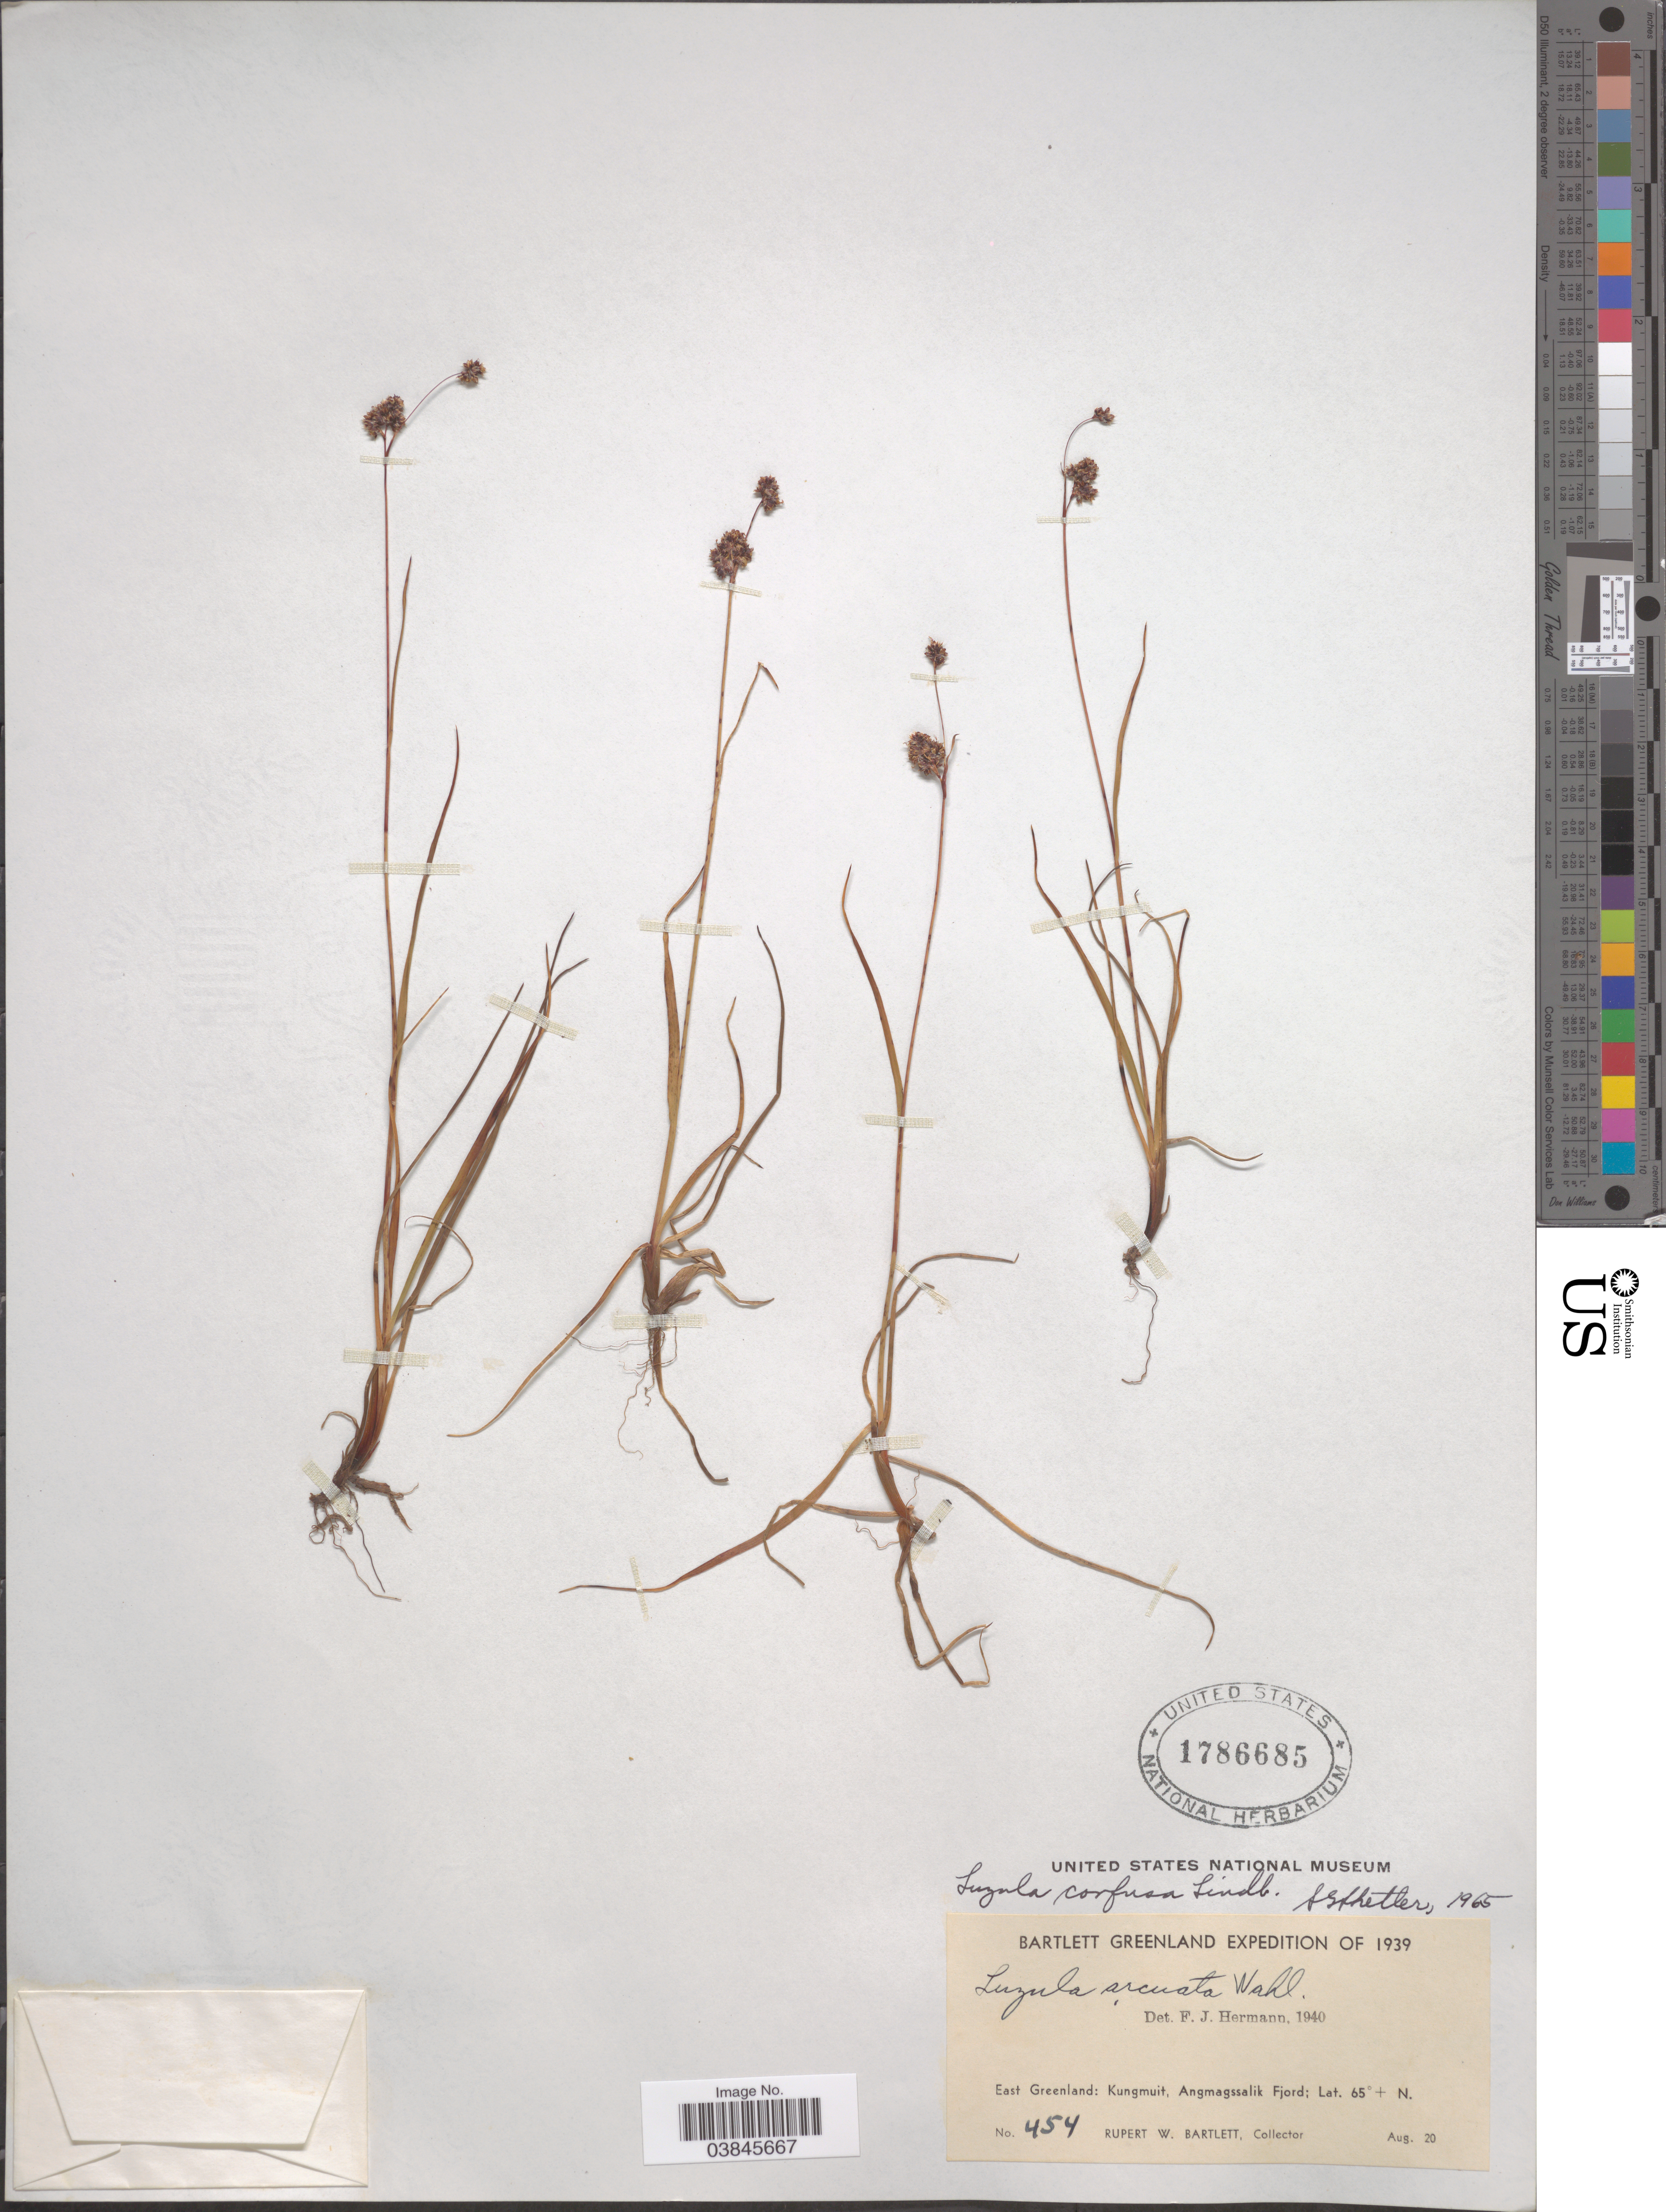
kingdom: Plantae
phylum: Tracheophyta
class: Liliopsida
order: Poales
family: Juncaceae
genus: Luzula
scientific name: Luzula confusa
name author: Lindeb.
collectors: R. W. Bartlett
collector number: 454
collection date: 1939-08-20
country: Greenland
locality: East Greenland: Kungmuit, Angmagssalik Fjord.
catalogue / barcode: US 1786685